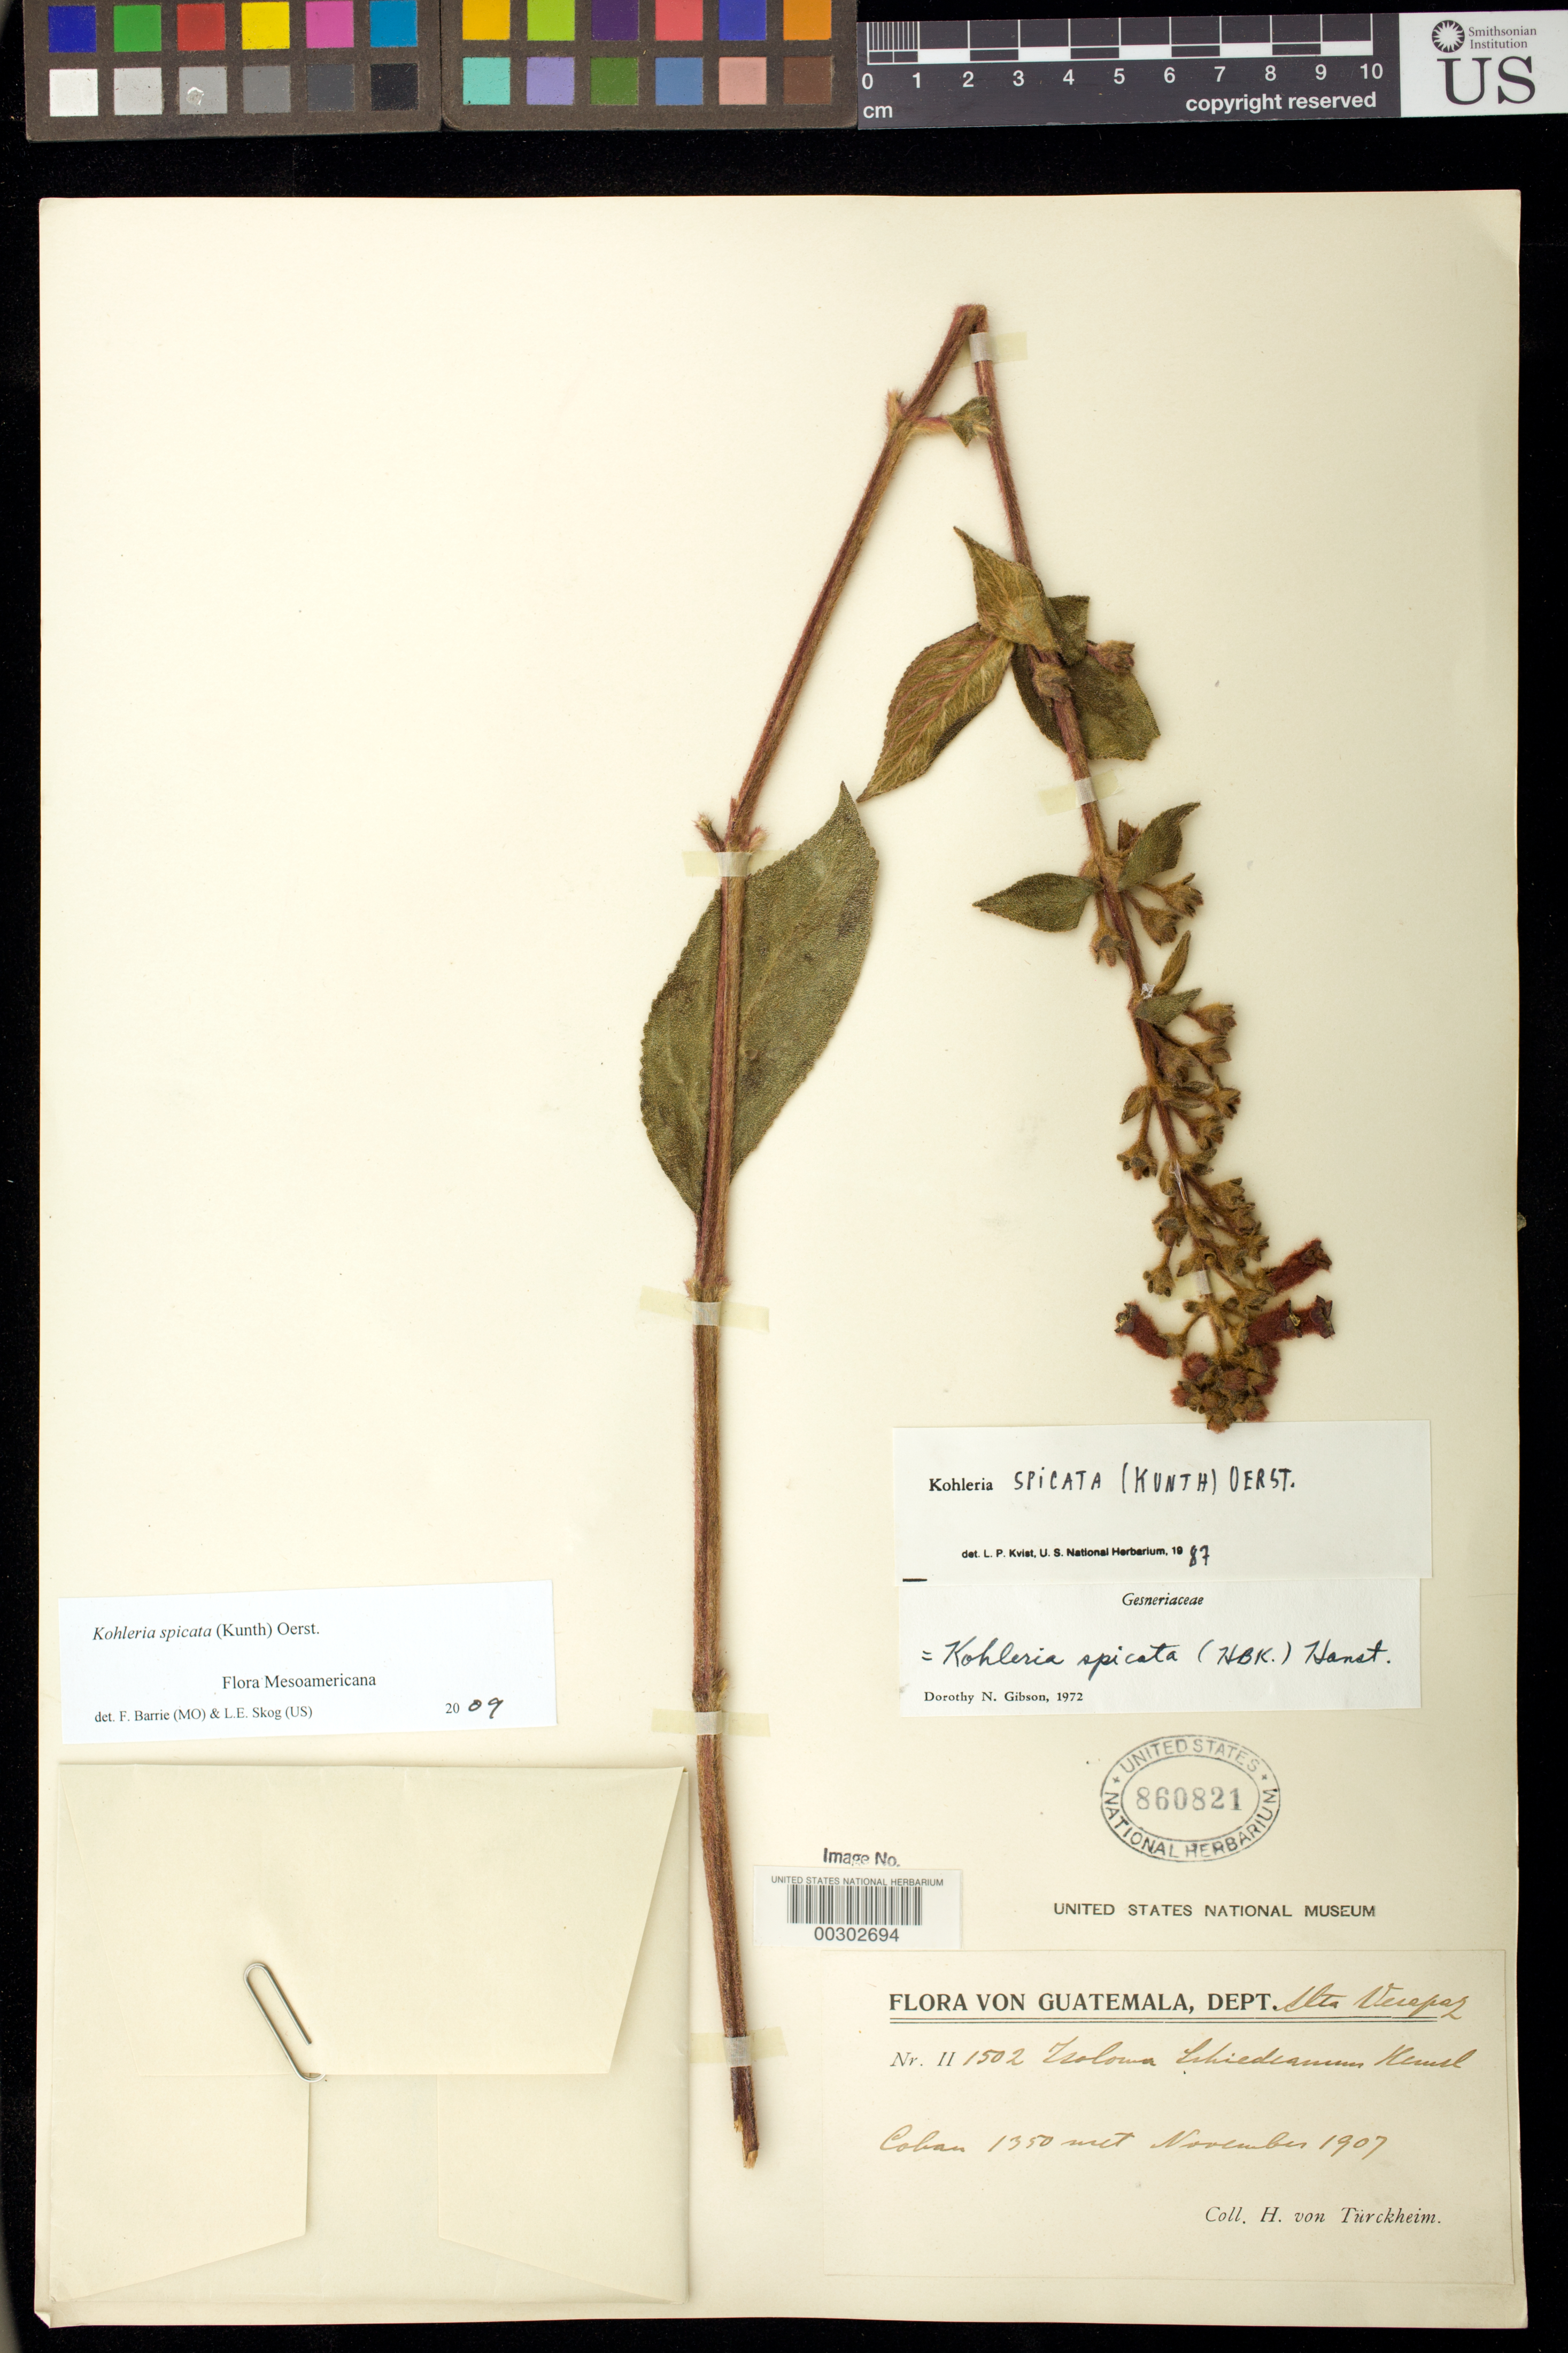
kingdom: Plantae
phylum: Tracheophyta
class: Magnoliopsida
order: Lamiales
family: Gesneriaceae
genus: Kohleria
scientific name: Kohleria spicata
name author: (Kunth) Oerst.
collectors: H. von Türckheim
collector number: II 1502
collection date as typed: Nov 1907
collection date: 1907-11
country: Guatemala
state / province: Alta Verapaz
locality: Coban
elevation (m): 1350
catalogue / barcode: US 860821